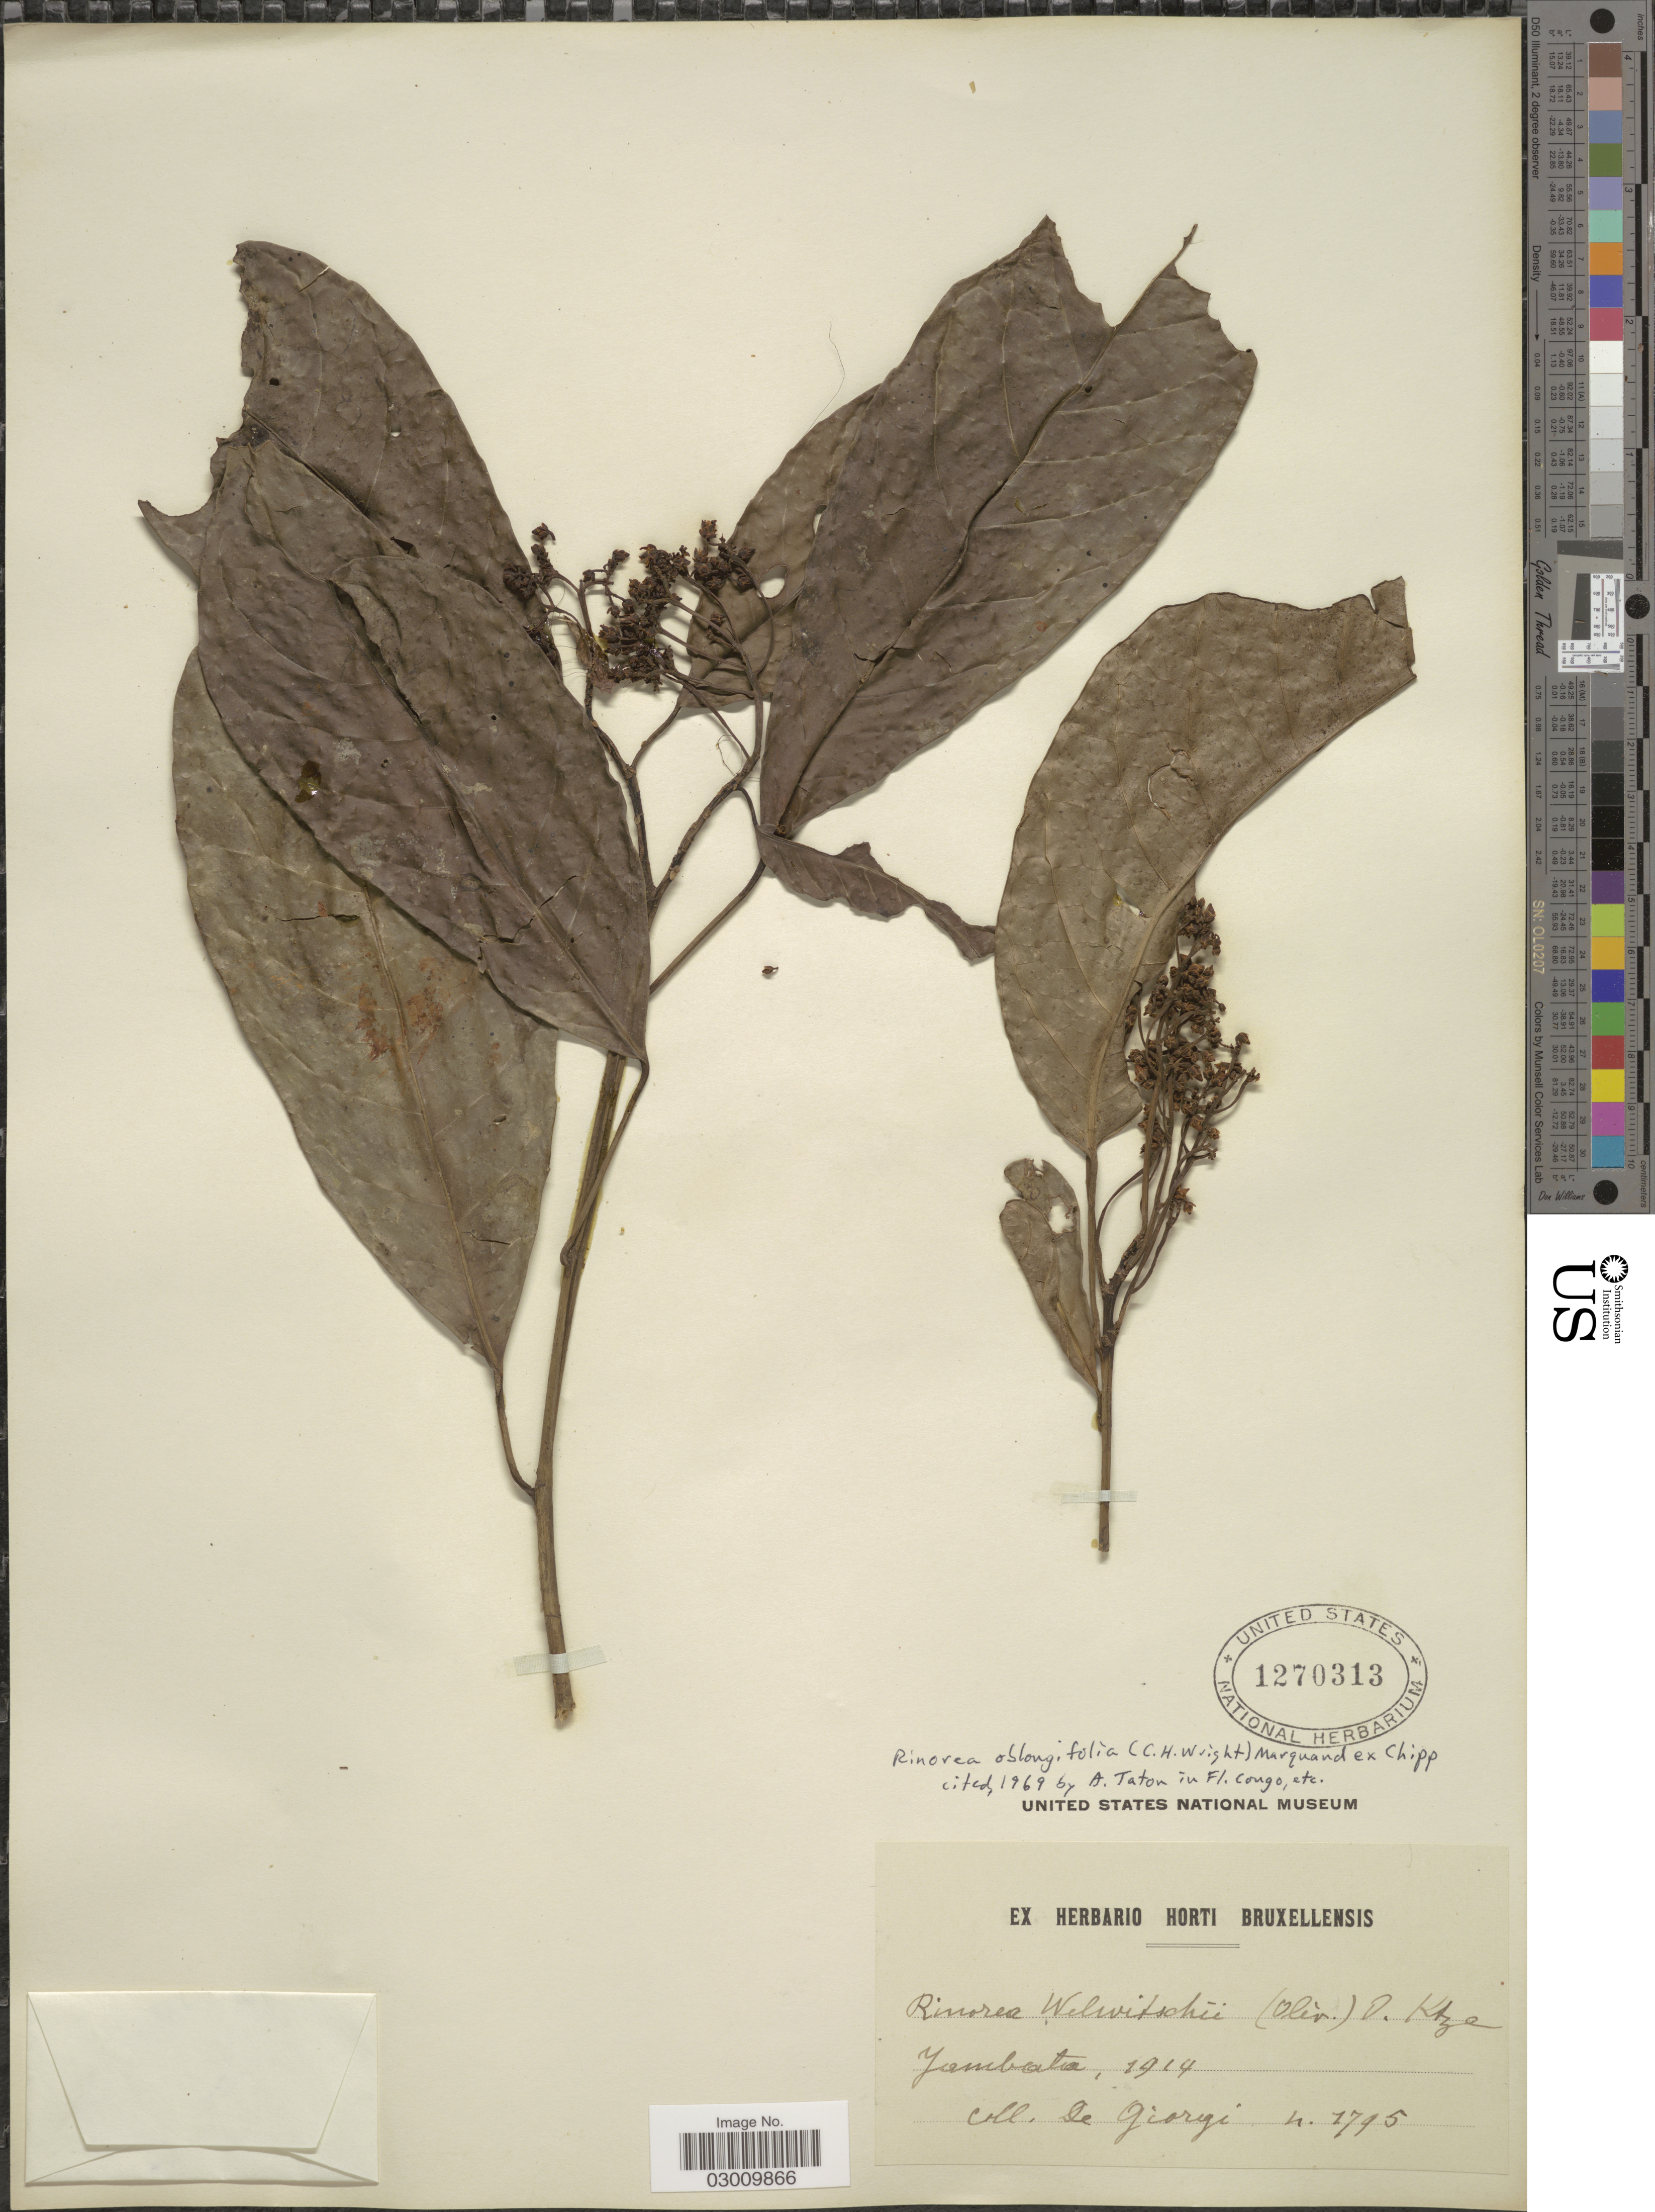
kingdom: Plantae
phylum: Tracheophyta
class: Magnoliopsida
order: Malpighiales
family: Violaceae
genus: Rinorea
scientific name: Rinorea oblongifolia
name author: (C.H. Wright) C. Marquand ex Chipp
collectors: D. Giorgi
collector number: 1795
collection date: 1914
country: Congo, Democratic Republic of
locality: Yambata.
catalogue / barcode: US 1270313